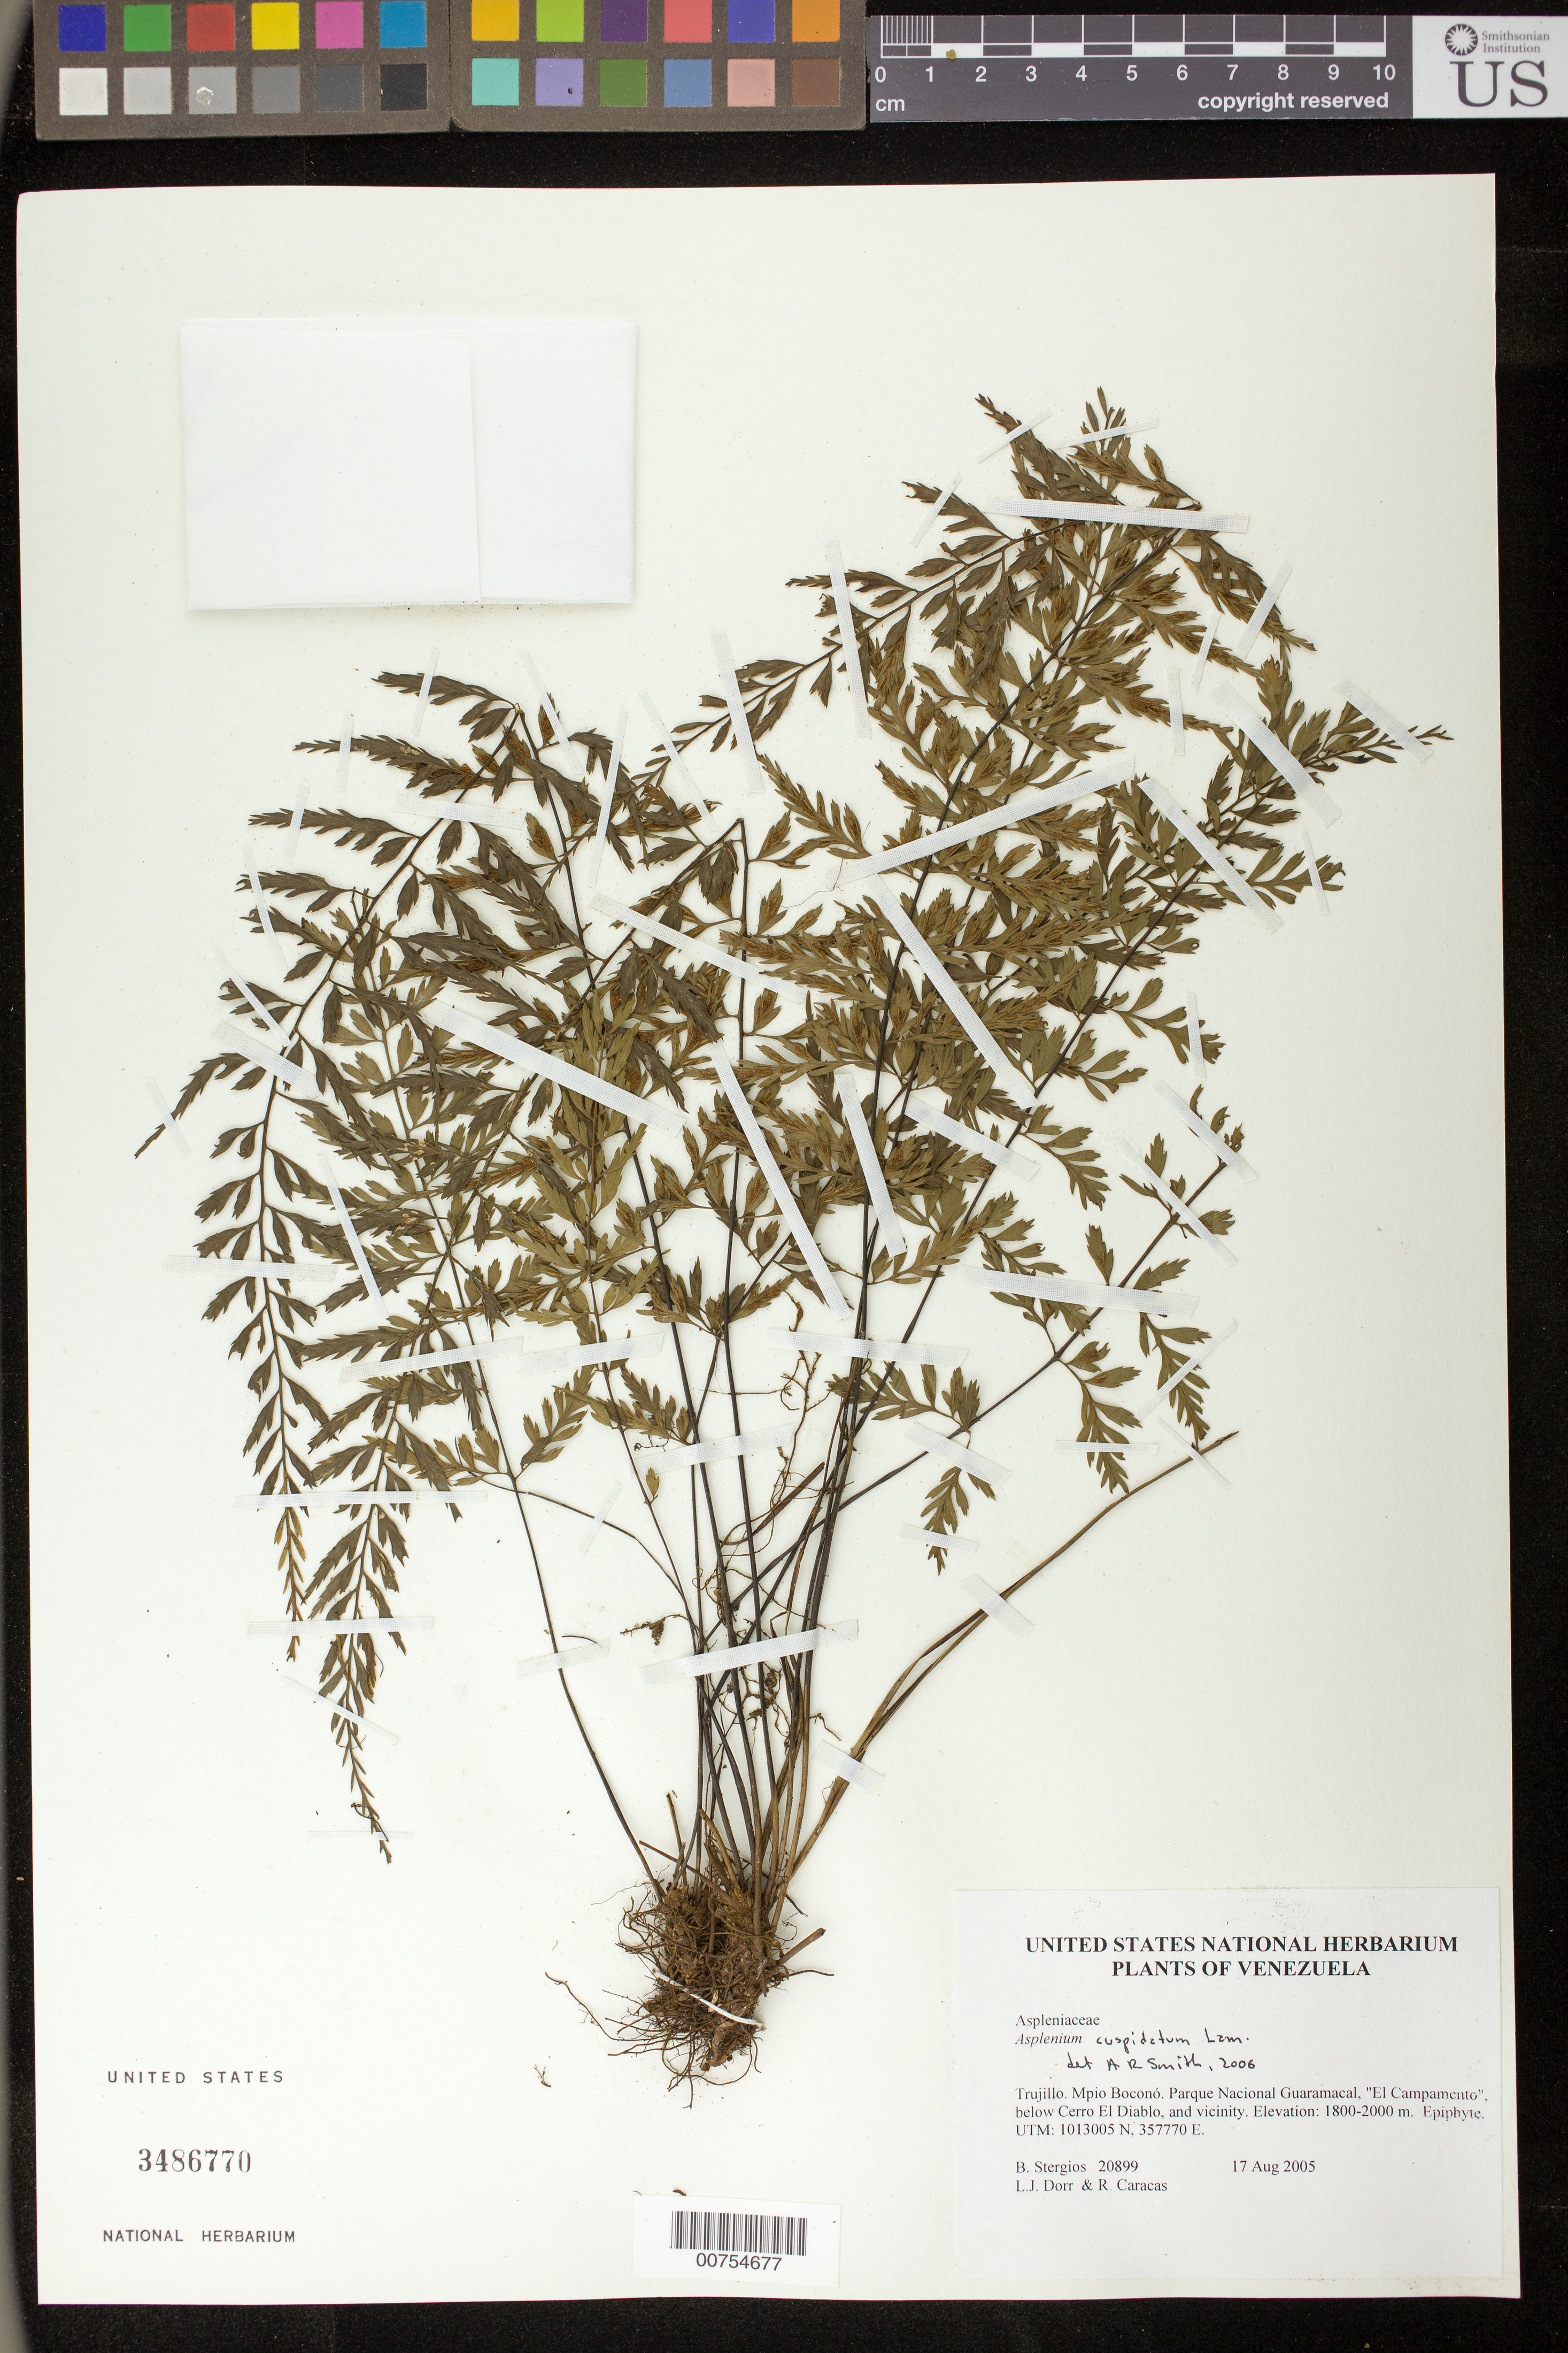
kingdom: Plantae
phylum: Tracheophyta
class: Polypodiopsida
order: Polypodiales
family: Aspleniaceae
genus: Asplenium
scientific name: Asplenium cuspidatum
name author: Lam.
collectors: B. G. Stergios, L. J. Dorr & R. Caracas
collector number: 20899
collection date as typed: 17 Aug 2005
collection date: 2005-08-17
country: Venezuela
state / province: Trujillo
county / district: Boconó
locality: Parque Nacional Guaramacal, "El Campamento", below Cerro El Diablo, and vicinity.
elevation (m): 1800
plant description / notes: PORT, US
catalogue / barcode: US 3486770